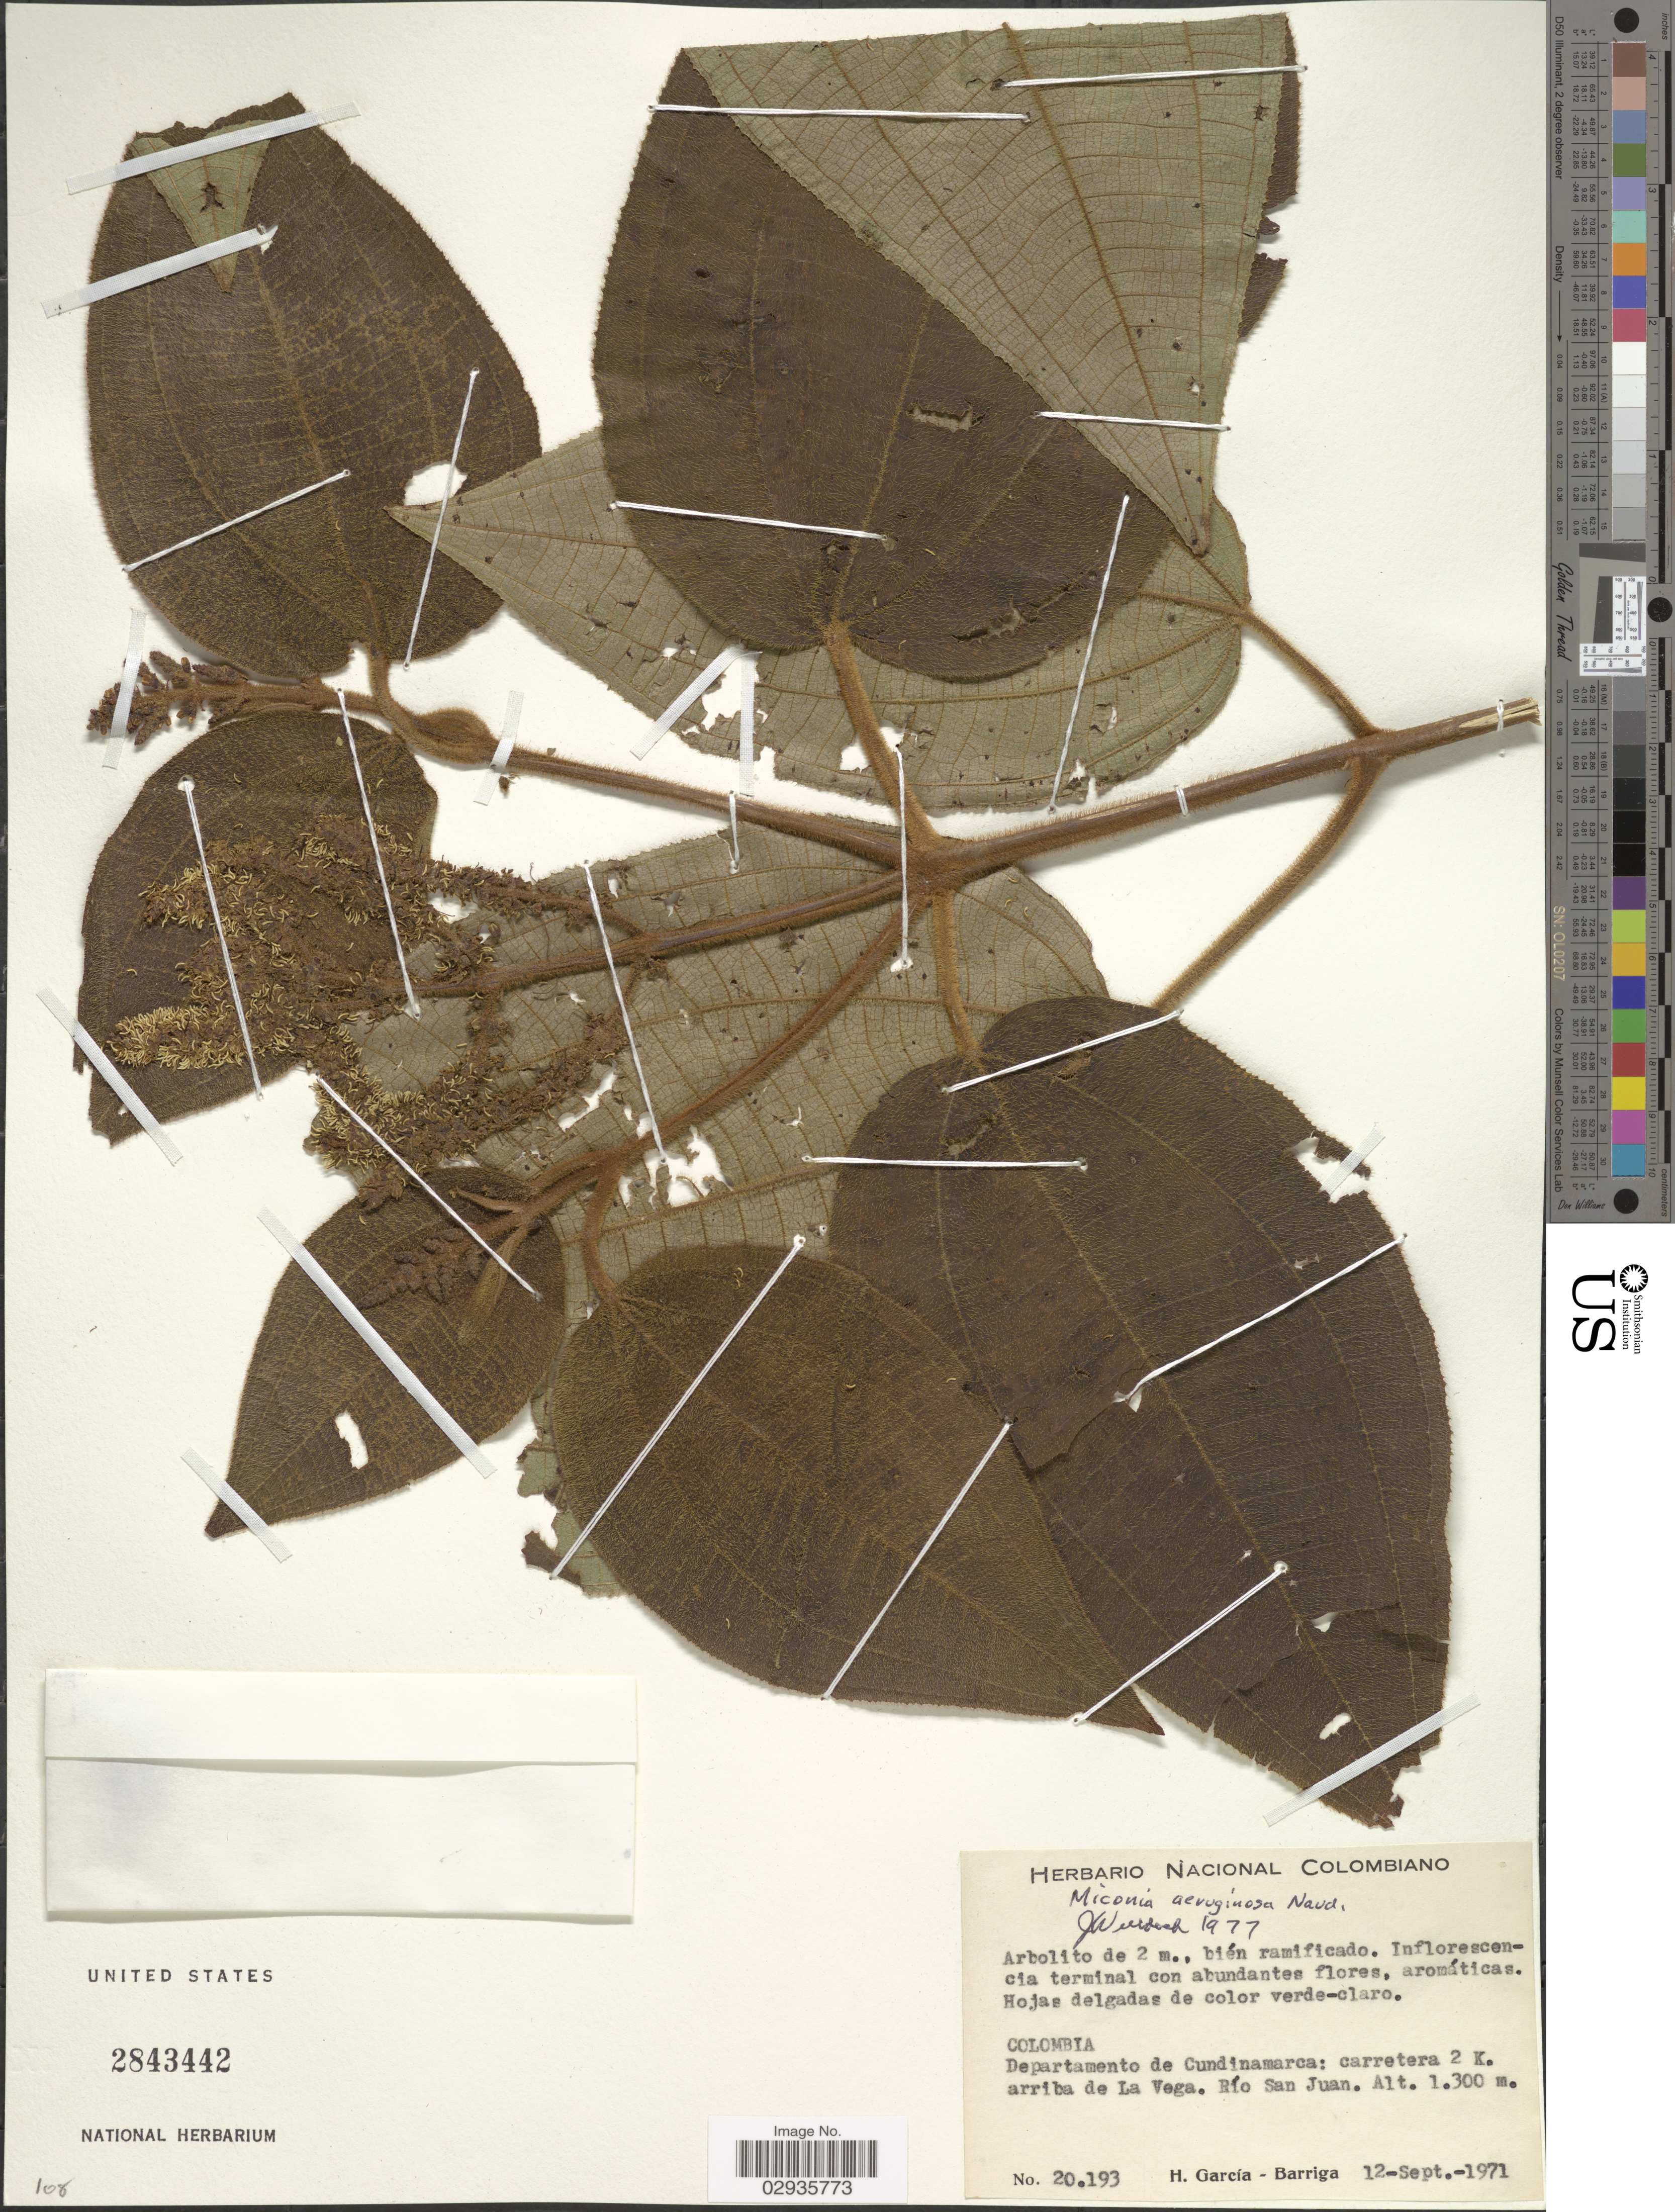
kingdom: Plantae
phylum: Tracheophyta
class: Magnoliopsida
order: Myrtales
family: Melastomataceae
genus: Miconia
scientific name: Miconia aeruginosa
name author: Naudin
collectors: H. García Barriga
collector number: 20193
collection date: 1971-09-12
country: Colombia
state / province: Cundinamarca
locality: Departamento de Cundinamarca: carretera 2 K. arriba de La Vega. Río San Juan.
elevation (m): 1300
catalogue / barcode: US 2843442